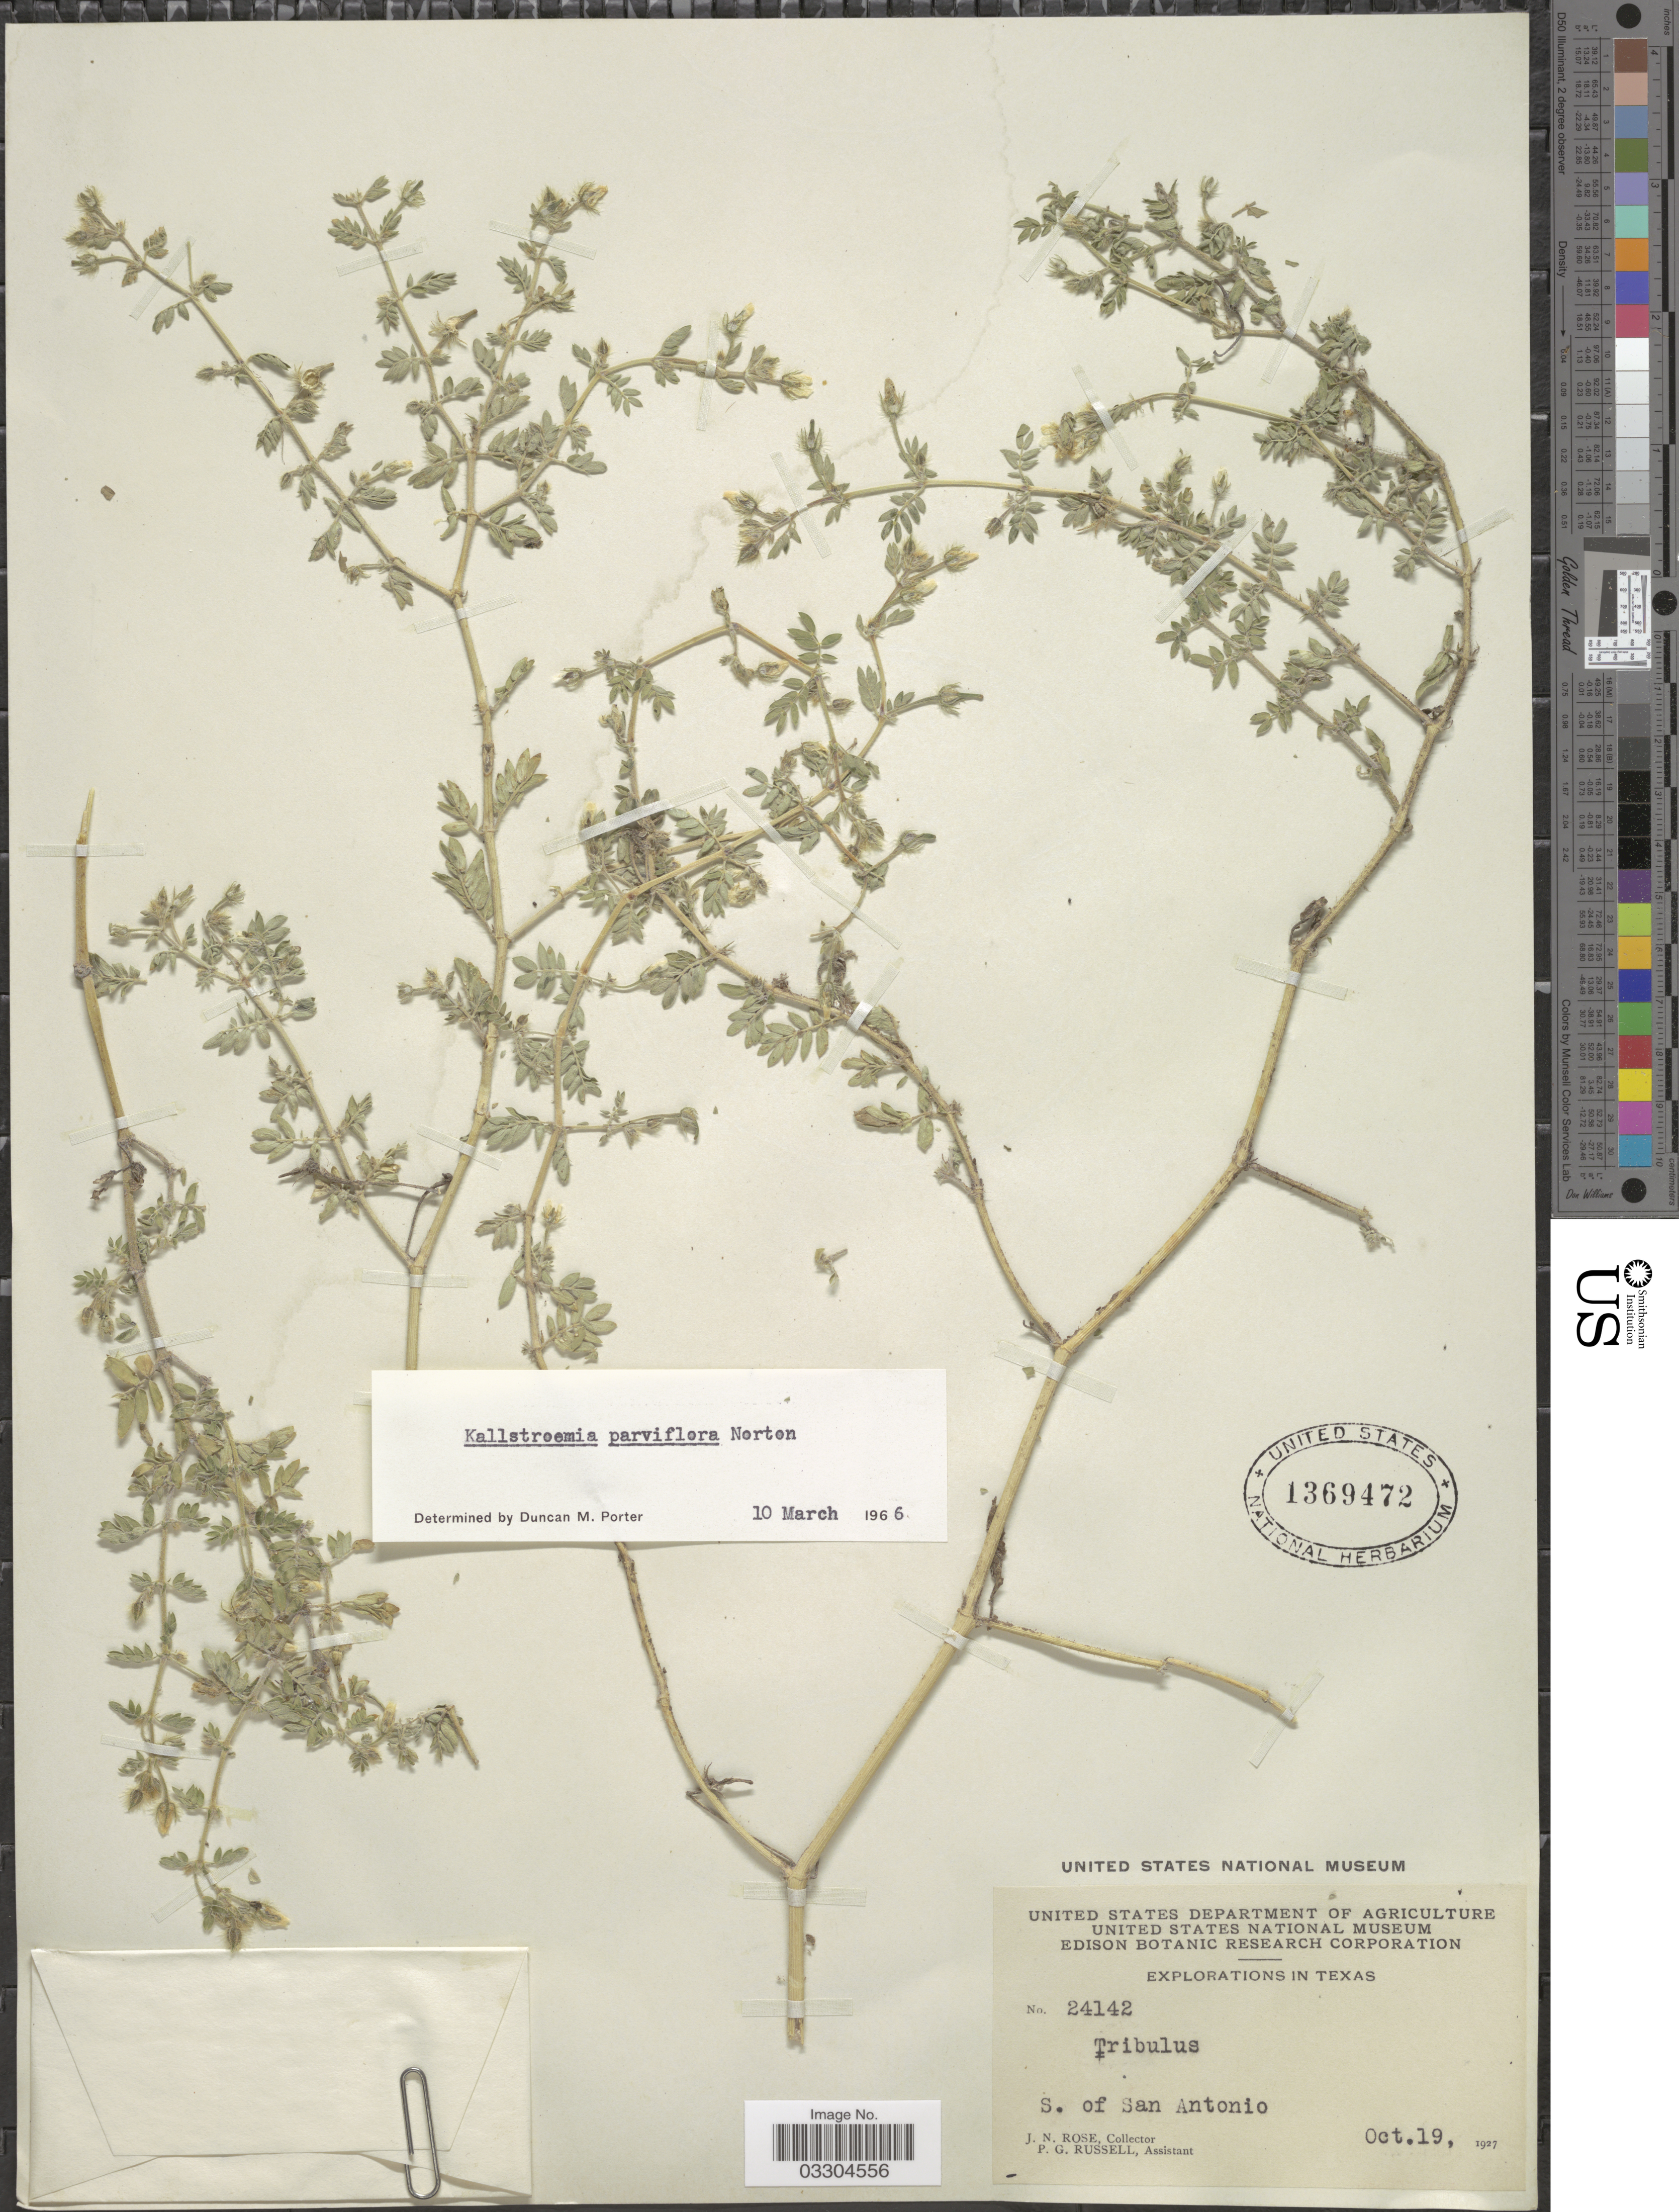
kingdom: Plantae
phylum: Tracheophyta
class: Magnoliopsida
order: Zygophyllales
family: Zygophyllaceae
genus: Kallstroemia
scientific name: Kallstroemia parviflora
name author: Norton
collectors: J. N. Rose & P. G. Russell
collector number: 24142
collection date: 1927-10-19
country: United States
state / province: Texas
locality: S. of San Antonio.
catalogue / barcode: US 1369472